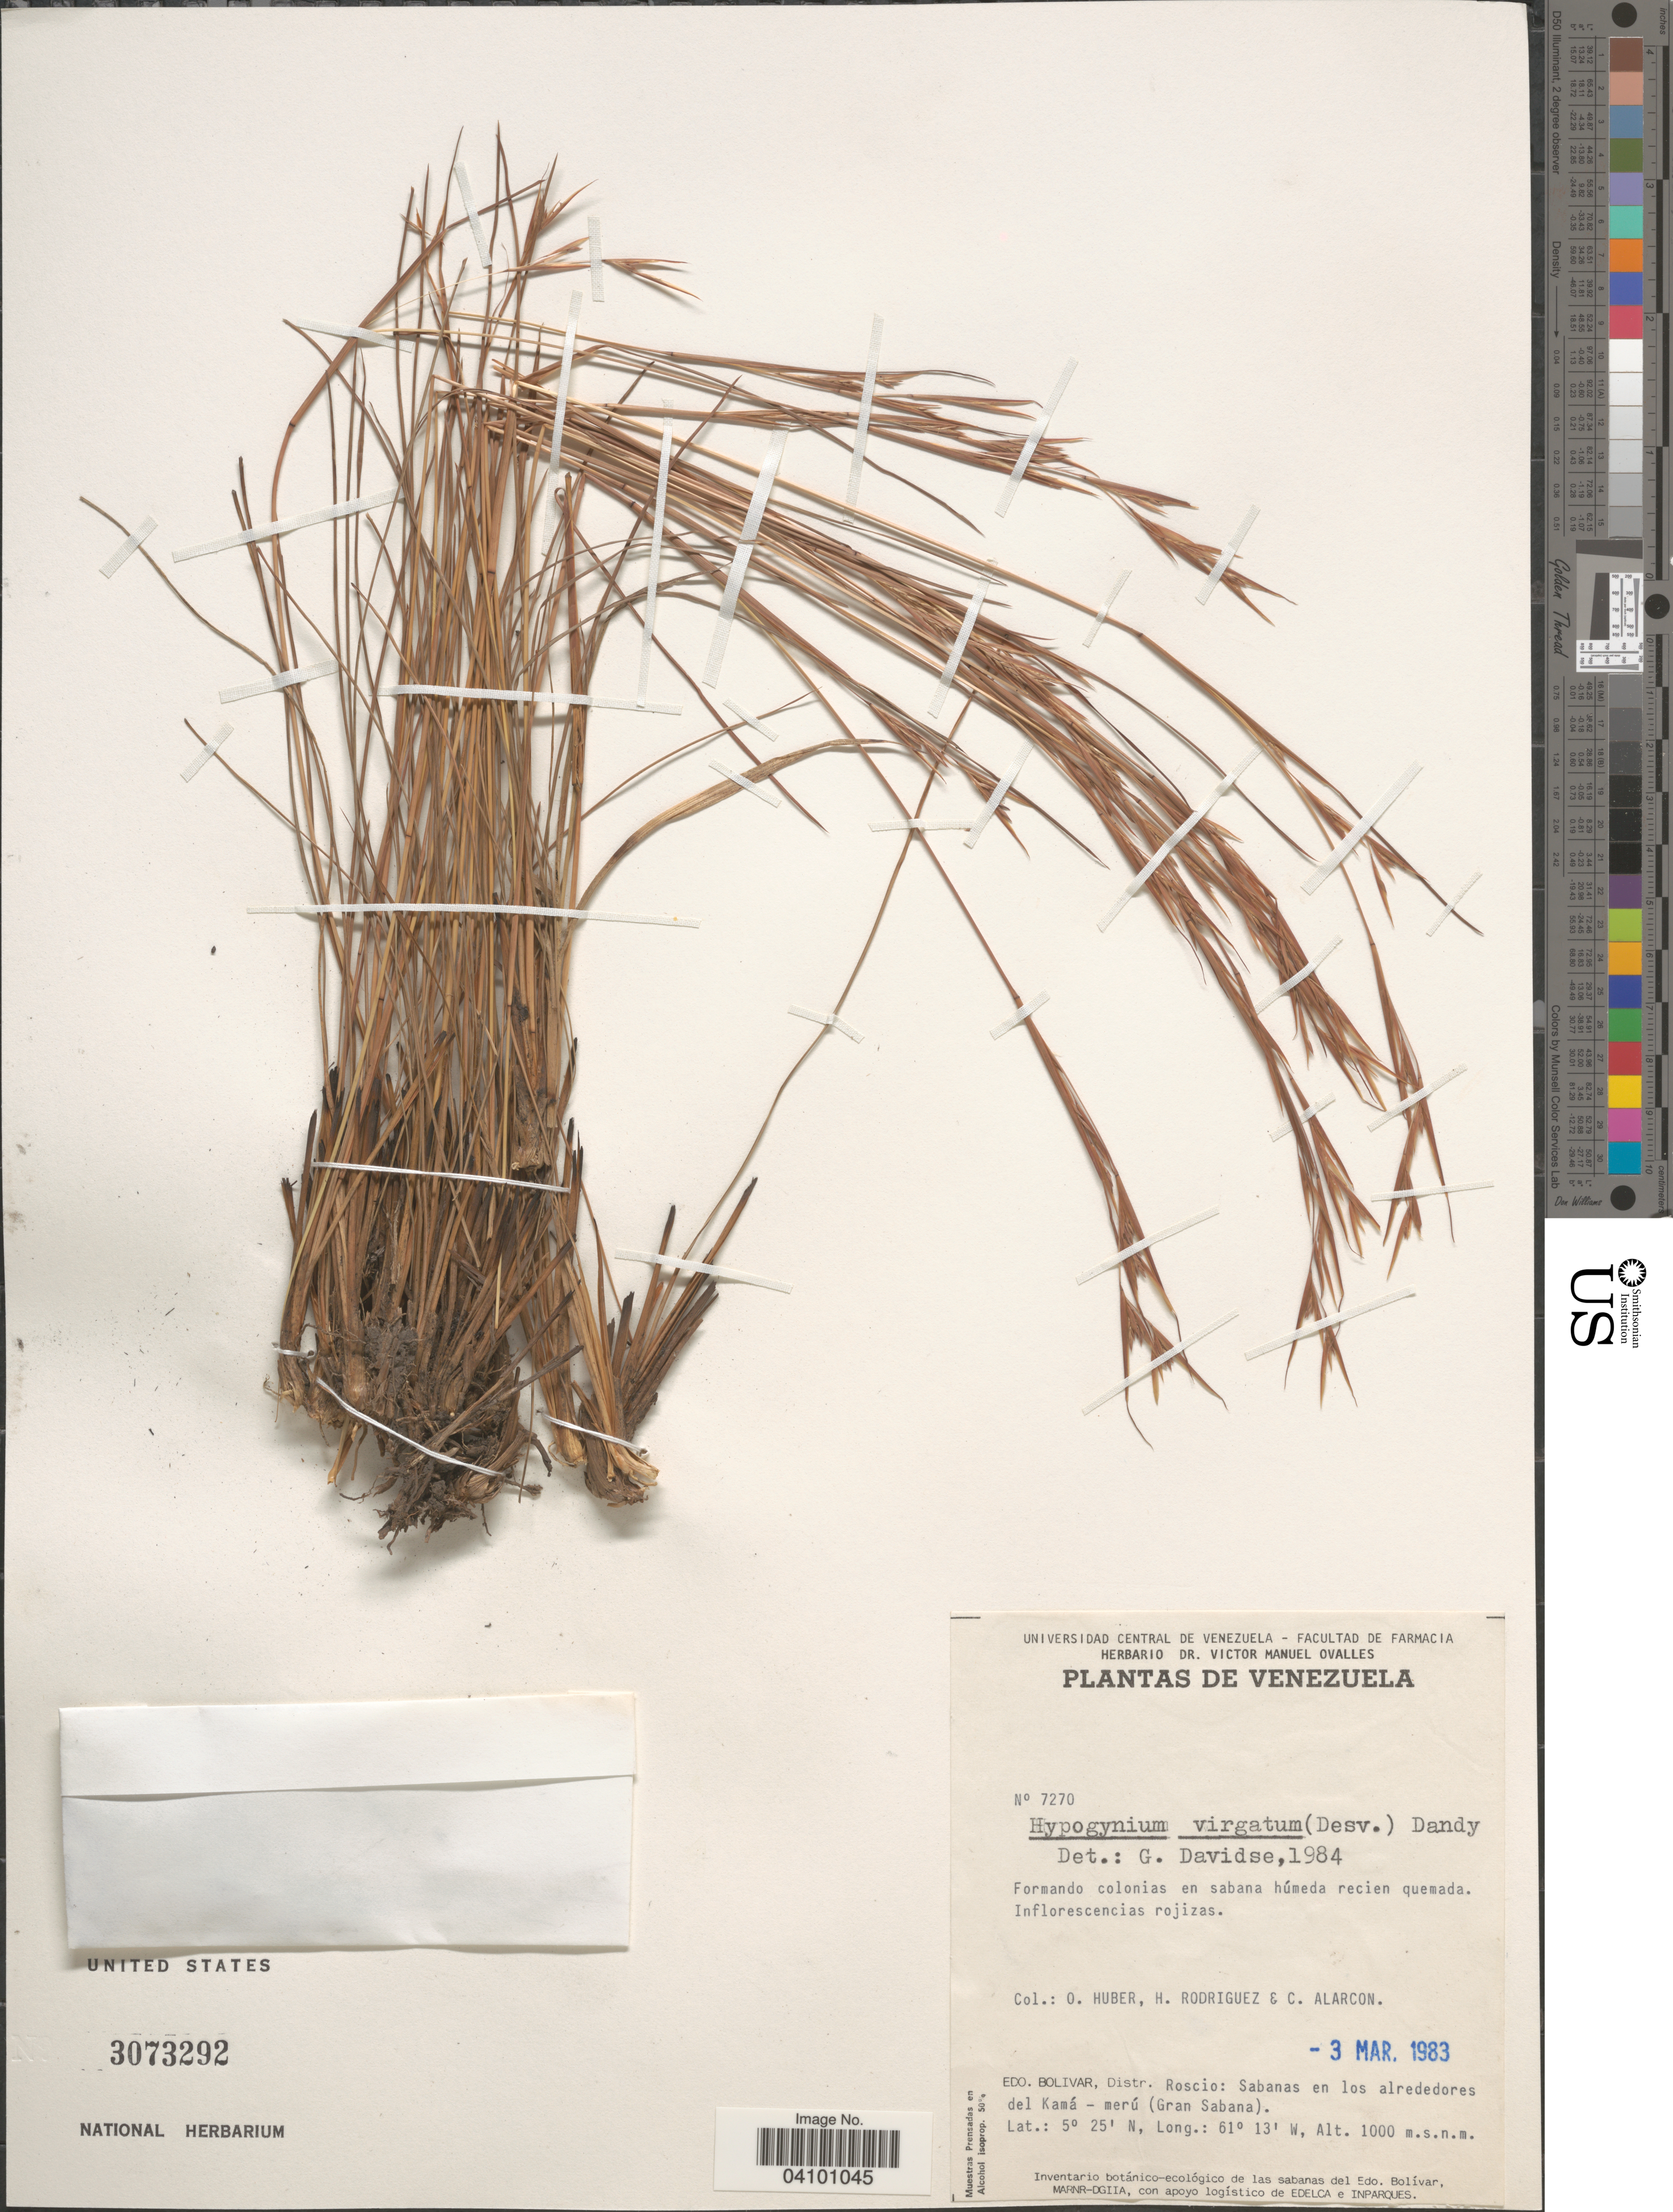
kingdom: Plantae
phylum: Tracheophyta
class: Liliopsida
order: Poales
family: Poaceae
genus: Andropogon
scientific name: Andropogon virgatus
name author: Desv. ex Ham.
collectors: O. Huber, H. Rodriguez & C. Alarcon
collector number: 7270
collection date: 1983-03-03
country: Venezuela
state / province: Bolivar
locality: Distr. Roscio: Sabanas en los alrededores del Kamá - merú (Gran Sabana).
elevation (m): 1000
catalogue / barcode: US 3073292